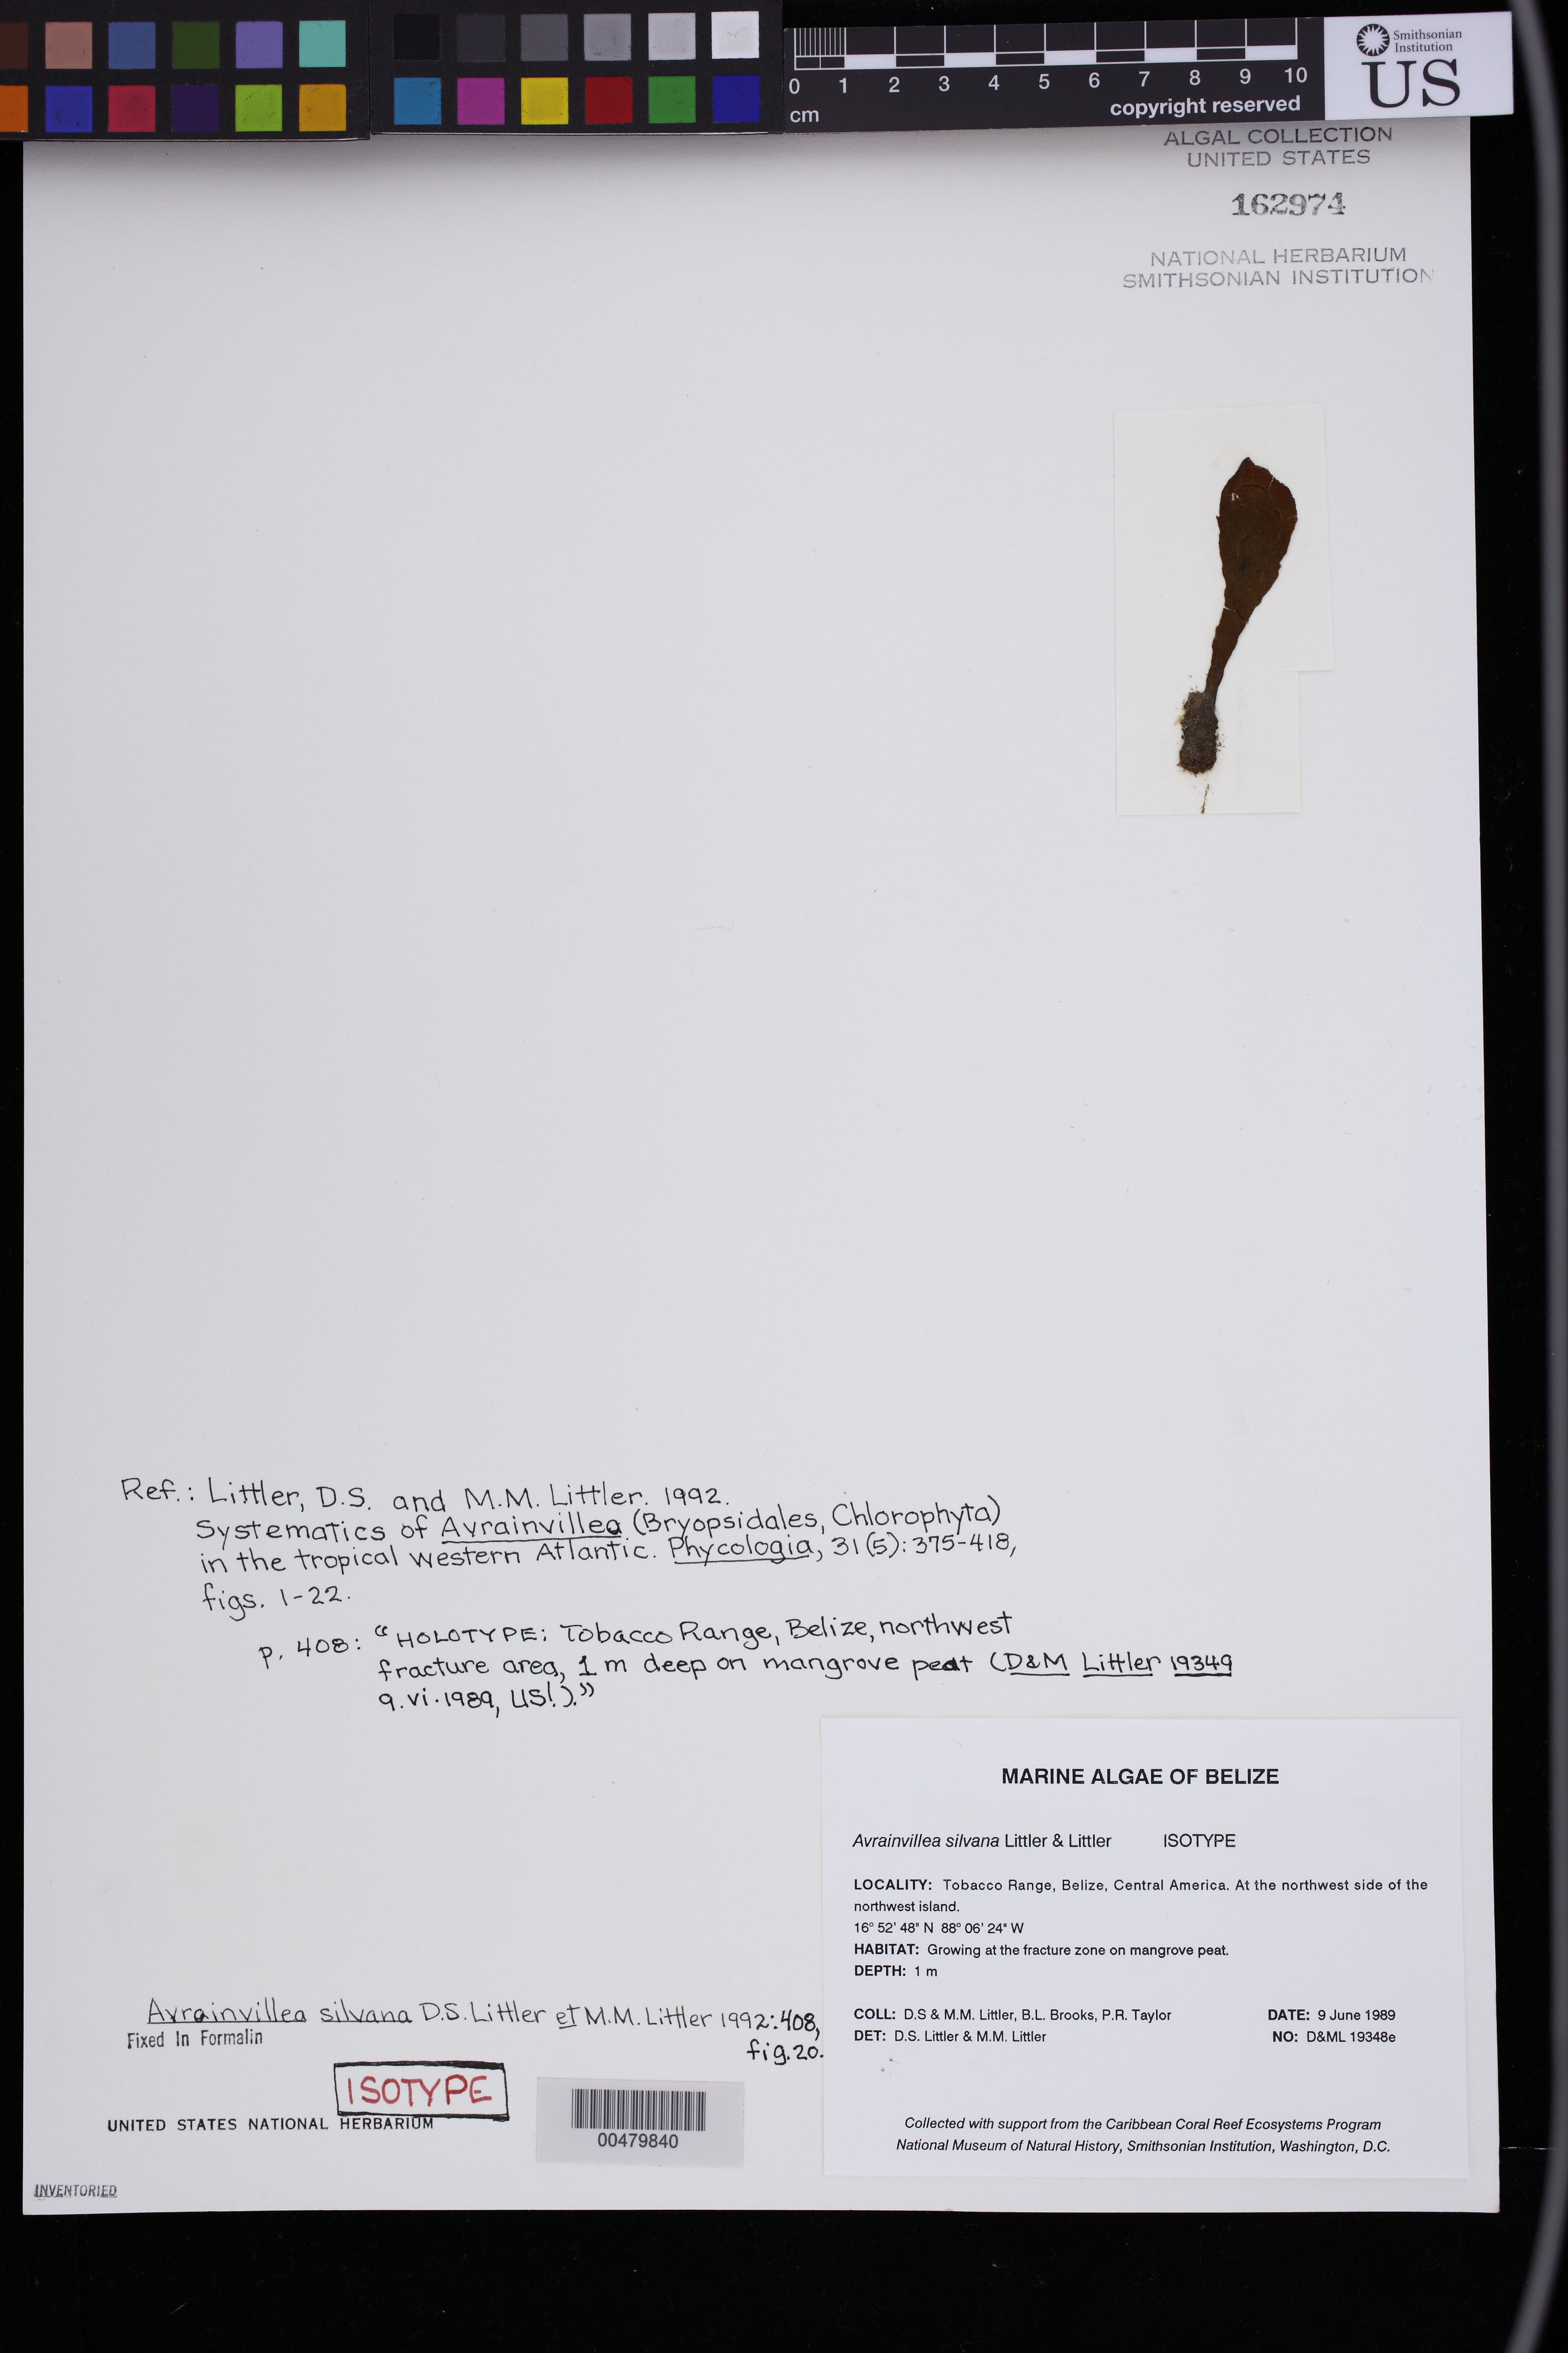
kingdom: Plantae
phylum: Chlorophyta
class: Ulvophyceae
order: Bryopsidales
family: Dichotomosiphonaceae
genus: Avrainvillea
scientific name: Avrainvillea silvana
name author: D.S. Littler & Littler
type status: Isotype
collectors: D. S. Littler, M. M. Littler, B. Brooks & P. R. Taylor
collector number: D&ML 19348E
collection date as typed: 09 Jun 1989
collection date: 1989-06-09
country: Belize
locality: Tobacco Range.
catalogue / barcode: US 162974